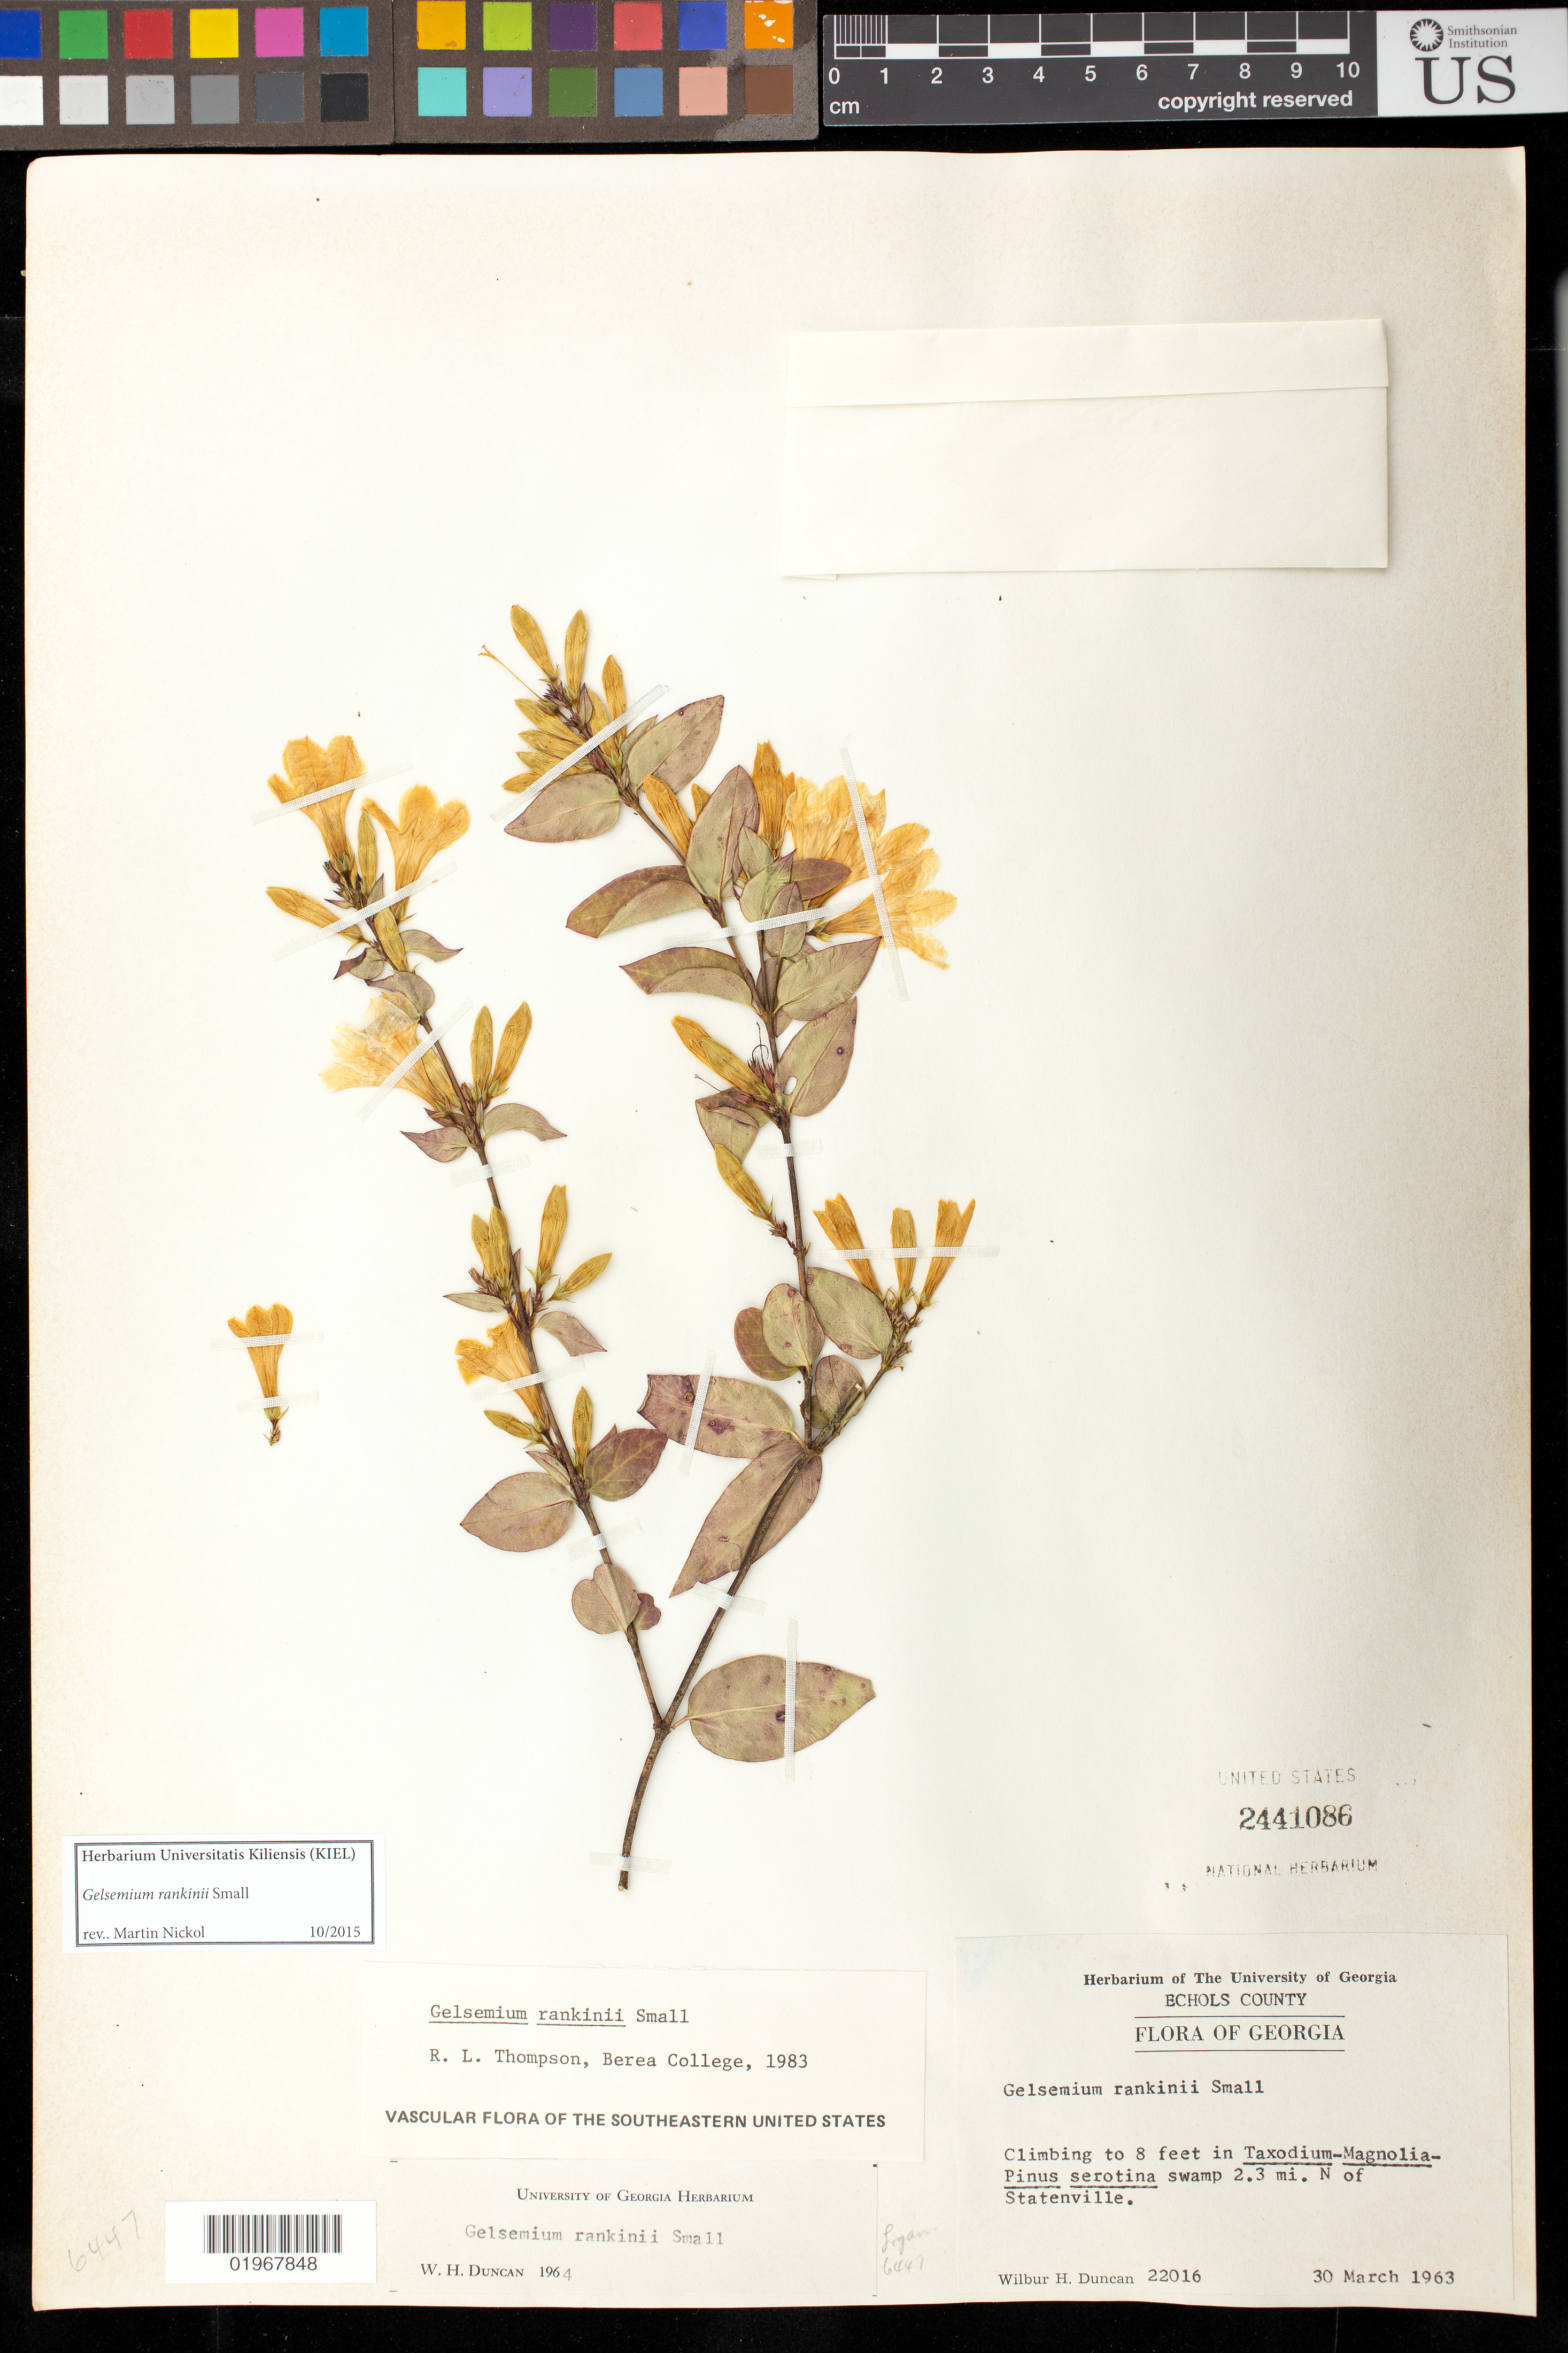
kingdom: Plantae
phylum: Tracheophyta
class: Magnoliopsida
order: Gentianales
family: Gelsemiaceae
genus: Gelsemium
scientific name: Gelsemium rankinii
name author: Small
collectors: W. H. Duncan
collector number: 22016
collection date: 1963-03-30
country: United States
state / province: Georgia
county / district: Echols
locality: Swamp 2.3 mi. N of Statenville.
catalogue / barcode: US 2441086